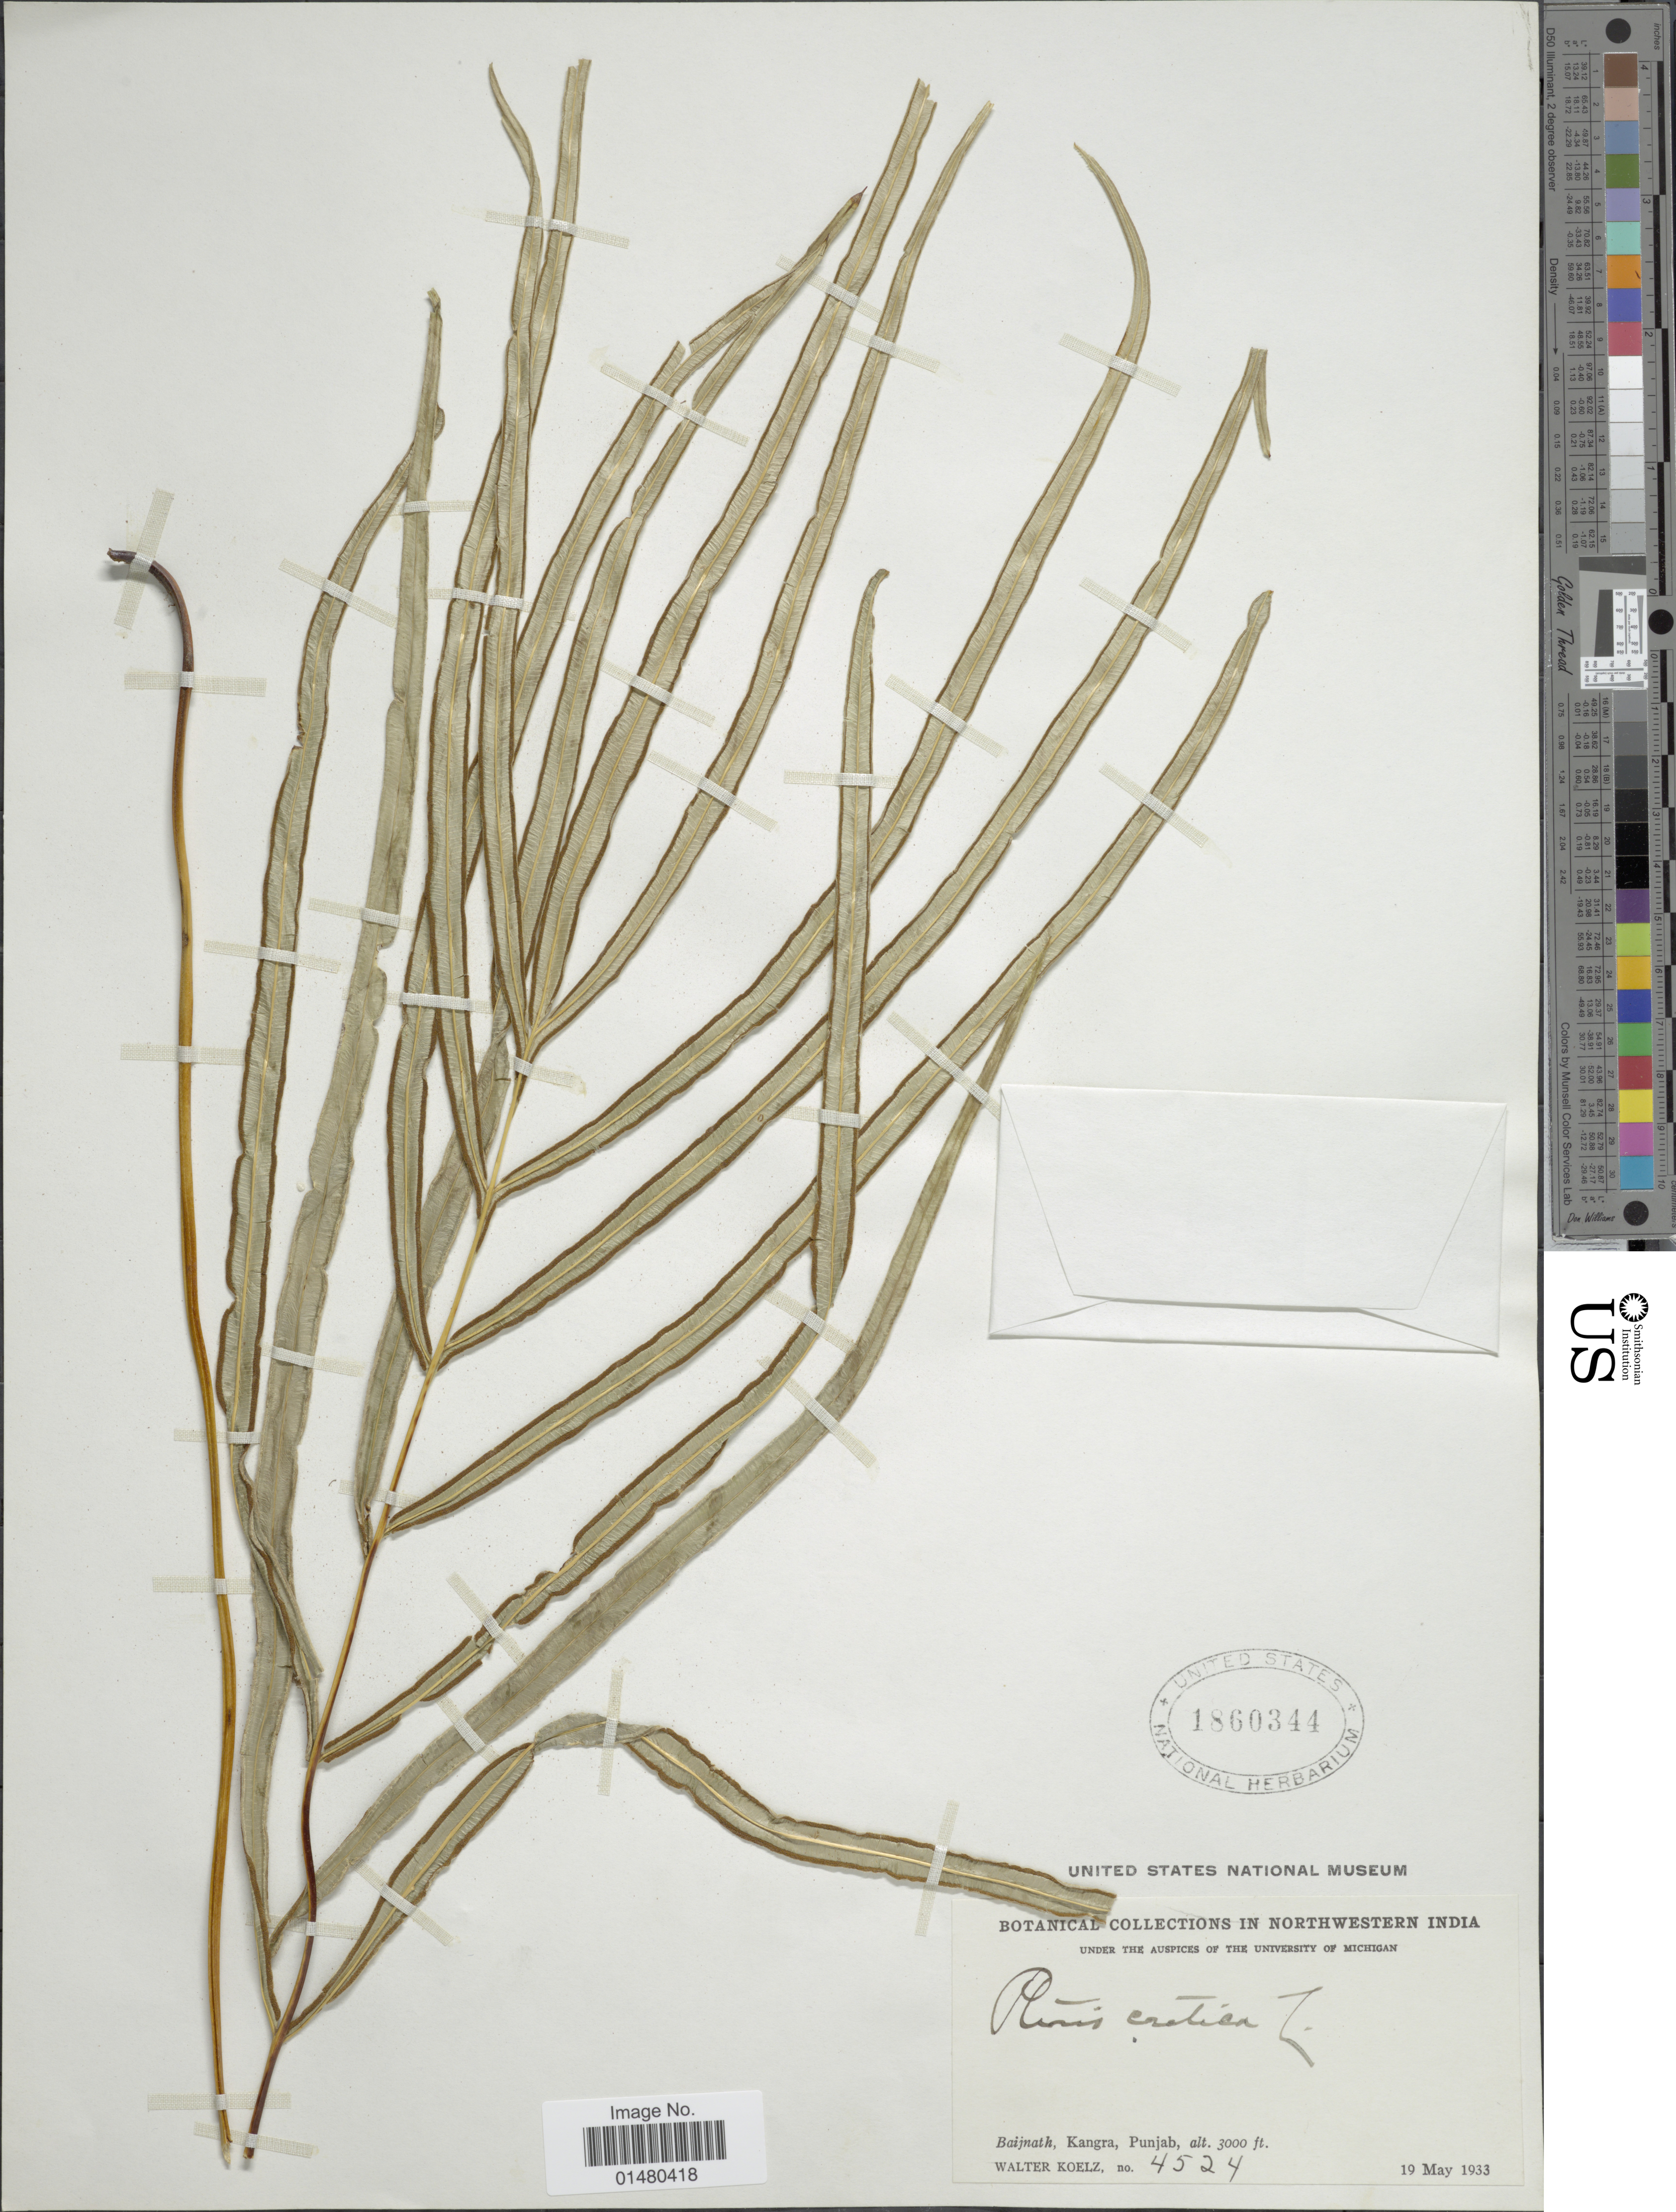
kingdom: Plantae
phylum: Tracheophyta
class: Polypodiopsida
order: Polypodiales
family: Pteridaceae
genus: Pteris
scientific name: Pteris cretica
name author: L.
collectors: W. N. Koelz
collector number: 4524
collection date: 1933-05-19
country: India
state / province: Himachal Pradesh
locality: Baijnath, Kangra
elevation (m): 914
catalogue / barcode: US 1860344